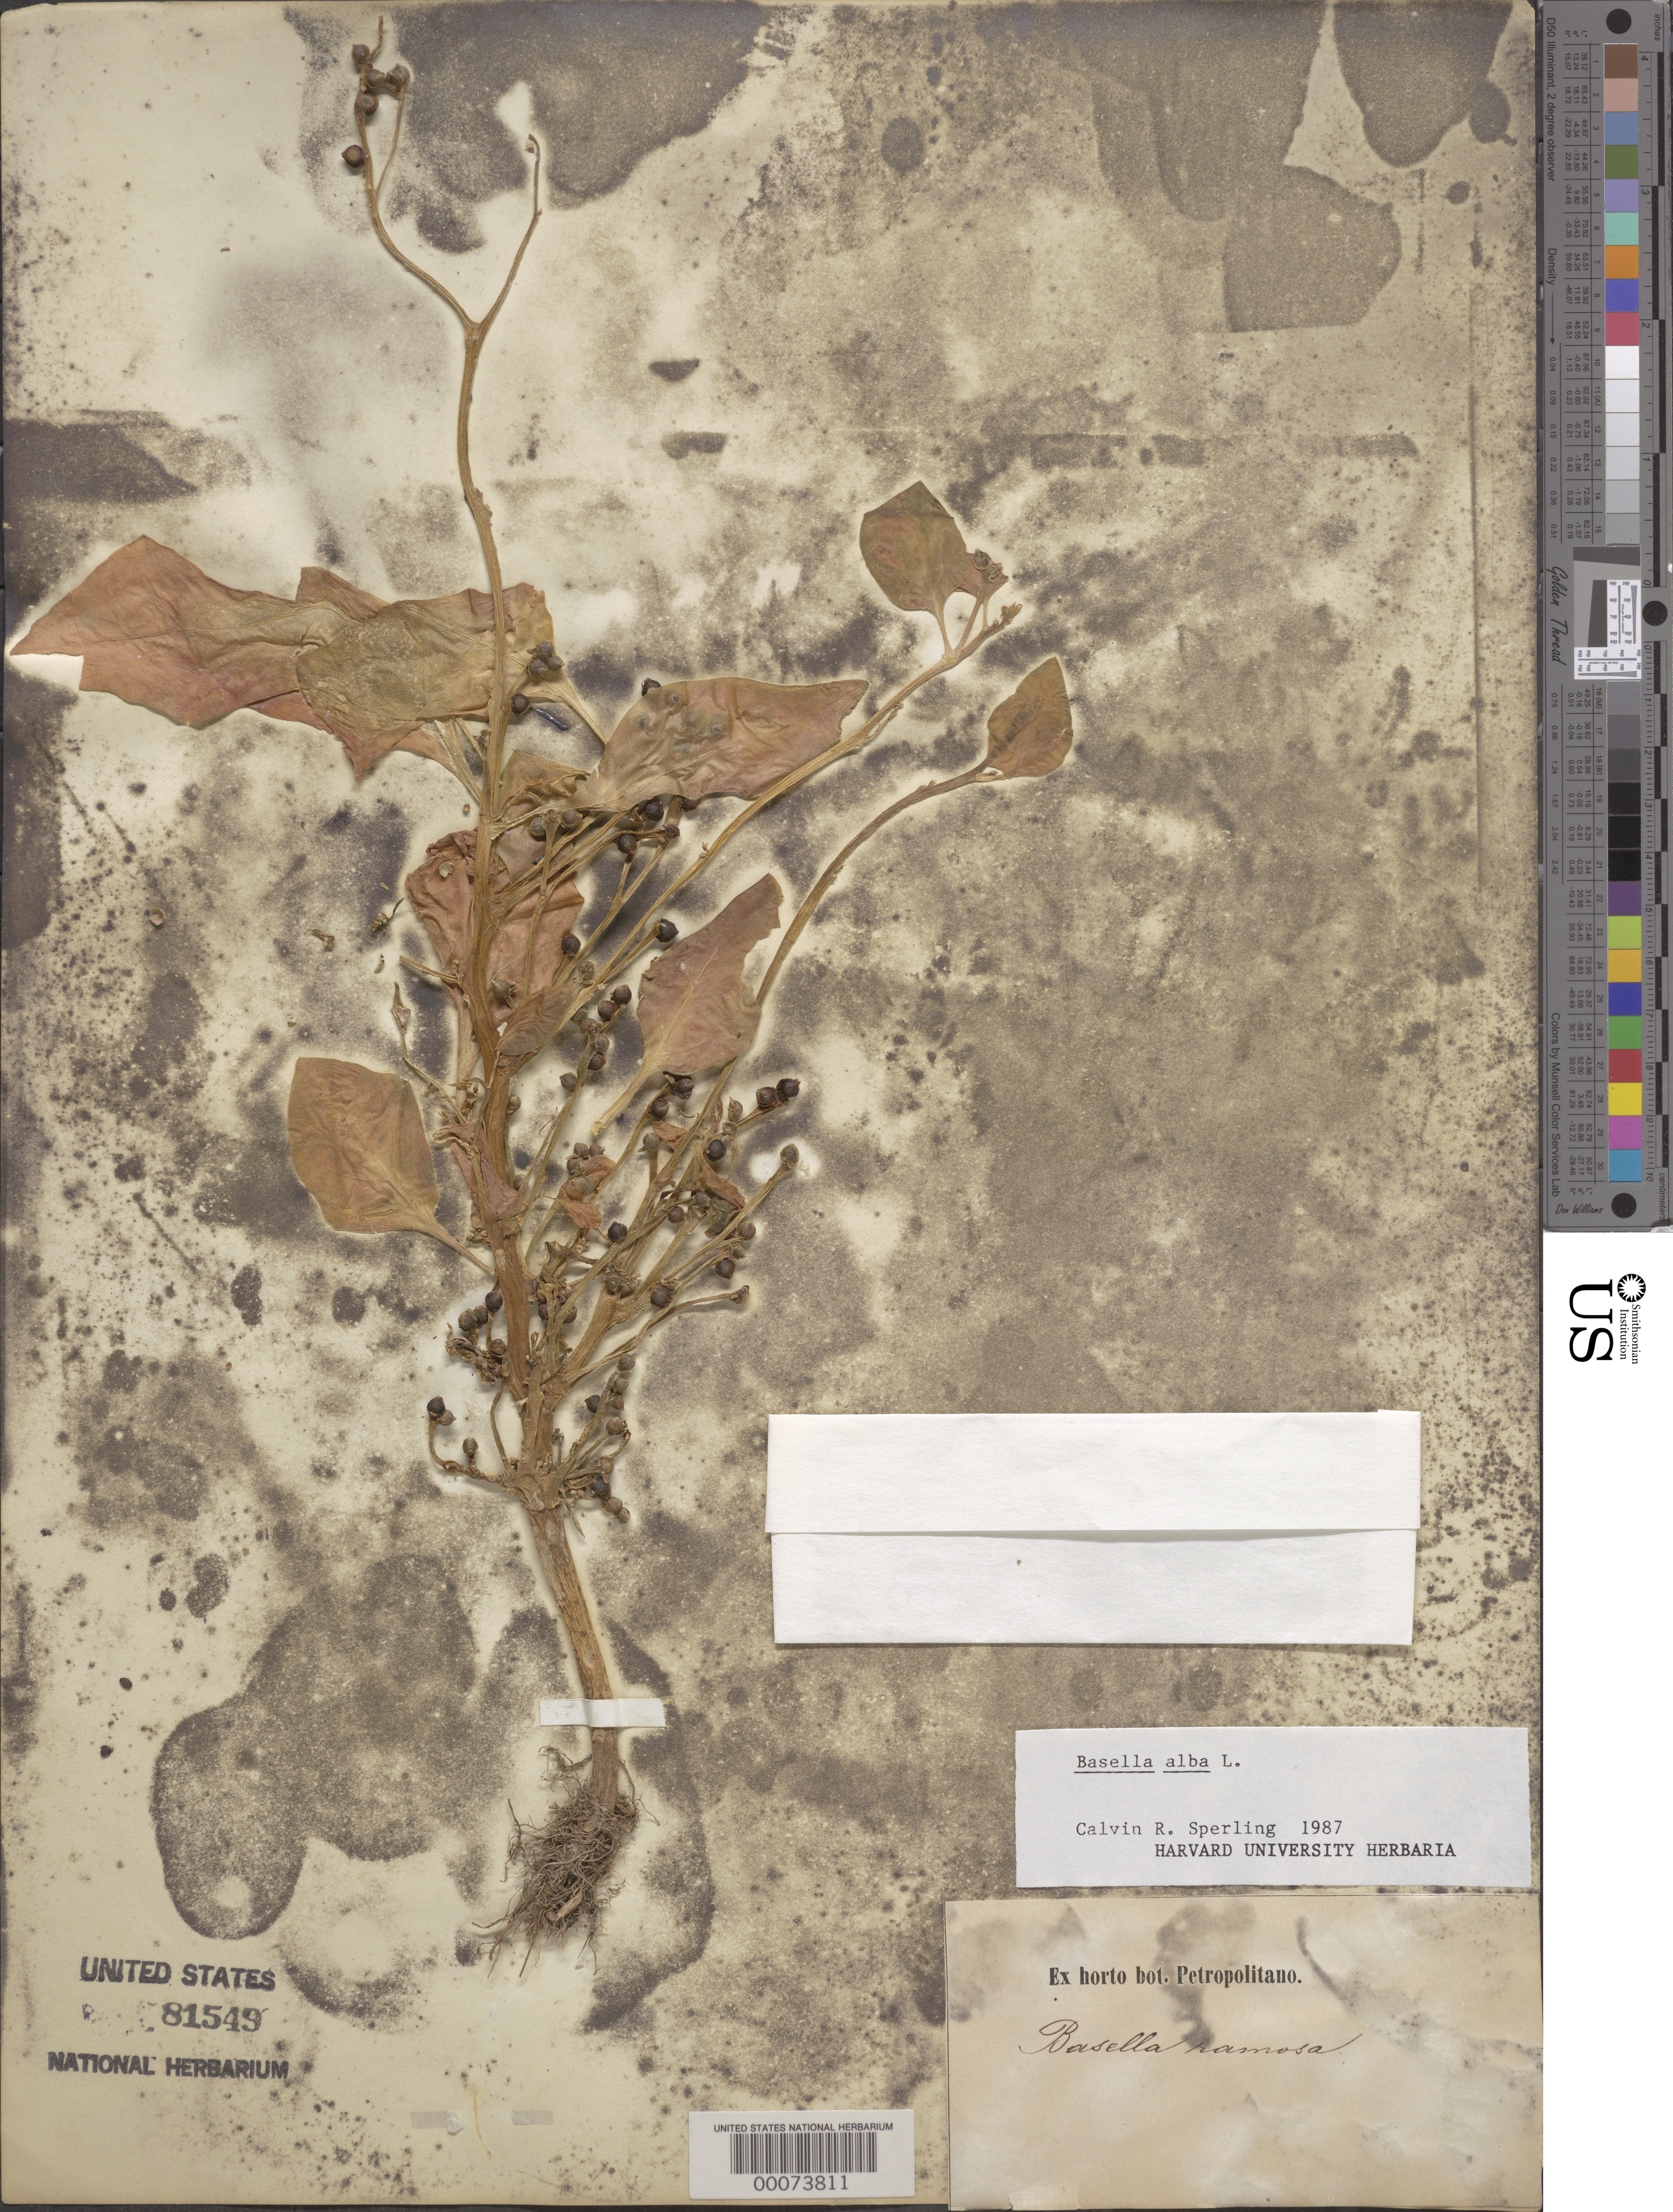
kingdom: Plantae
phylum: Tracheophyta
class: Magnoliopsida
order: Caryophyllales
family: Basellaceae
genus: Basella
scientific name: Basella alba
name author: L.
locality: Petropolitano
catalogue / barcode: US 81549